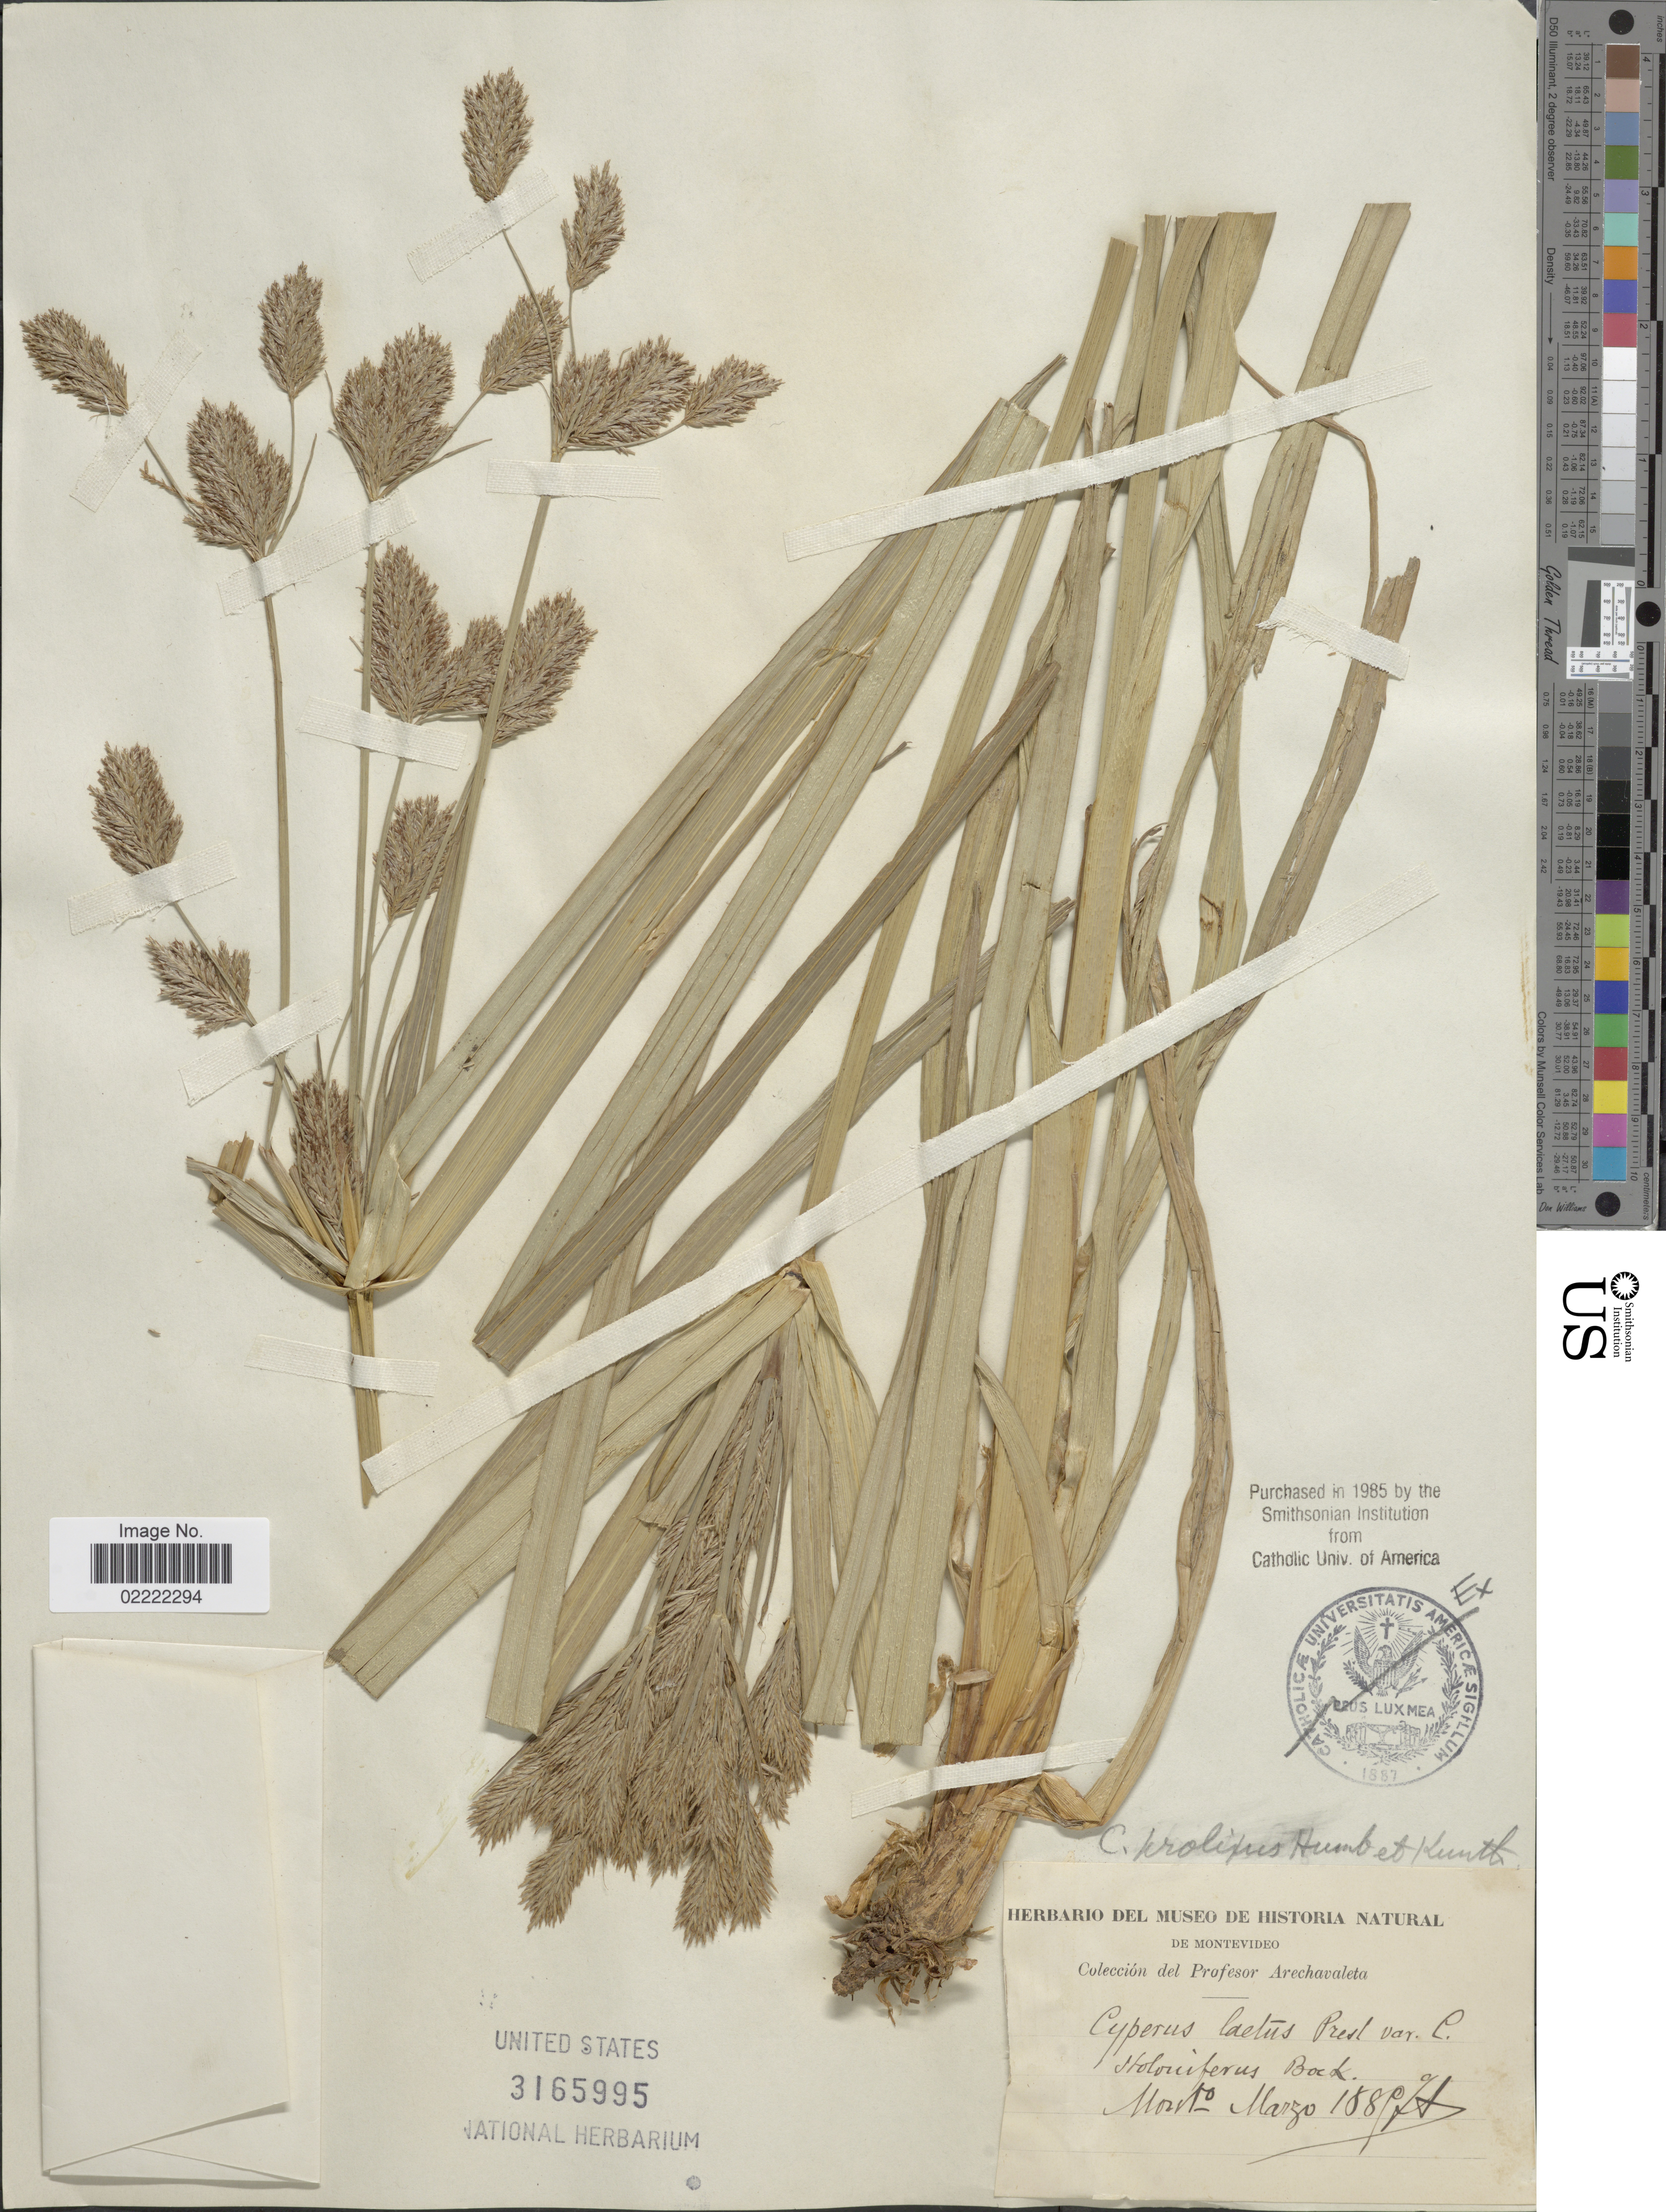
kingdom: Plantae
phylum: Tracheophyta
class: Liliopsida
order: Poales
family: Cyperaceae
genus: Cyperus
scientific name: Cyperus laetus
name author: J. Presl & C. Presl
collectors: J. Arechavaleta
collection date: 1880-03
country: Uruguay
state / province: Montevideo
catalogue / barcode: US 3165995